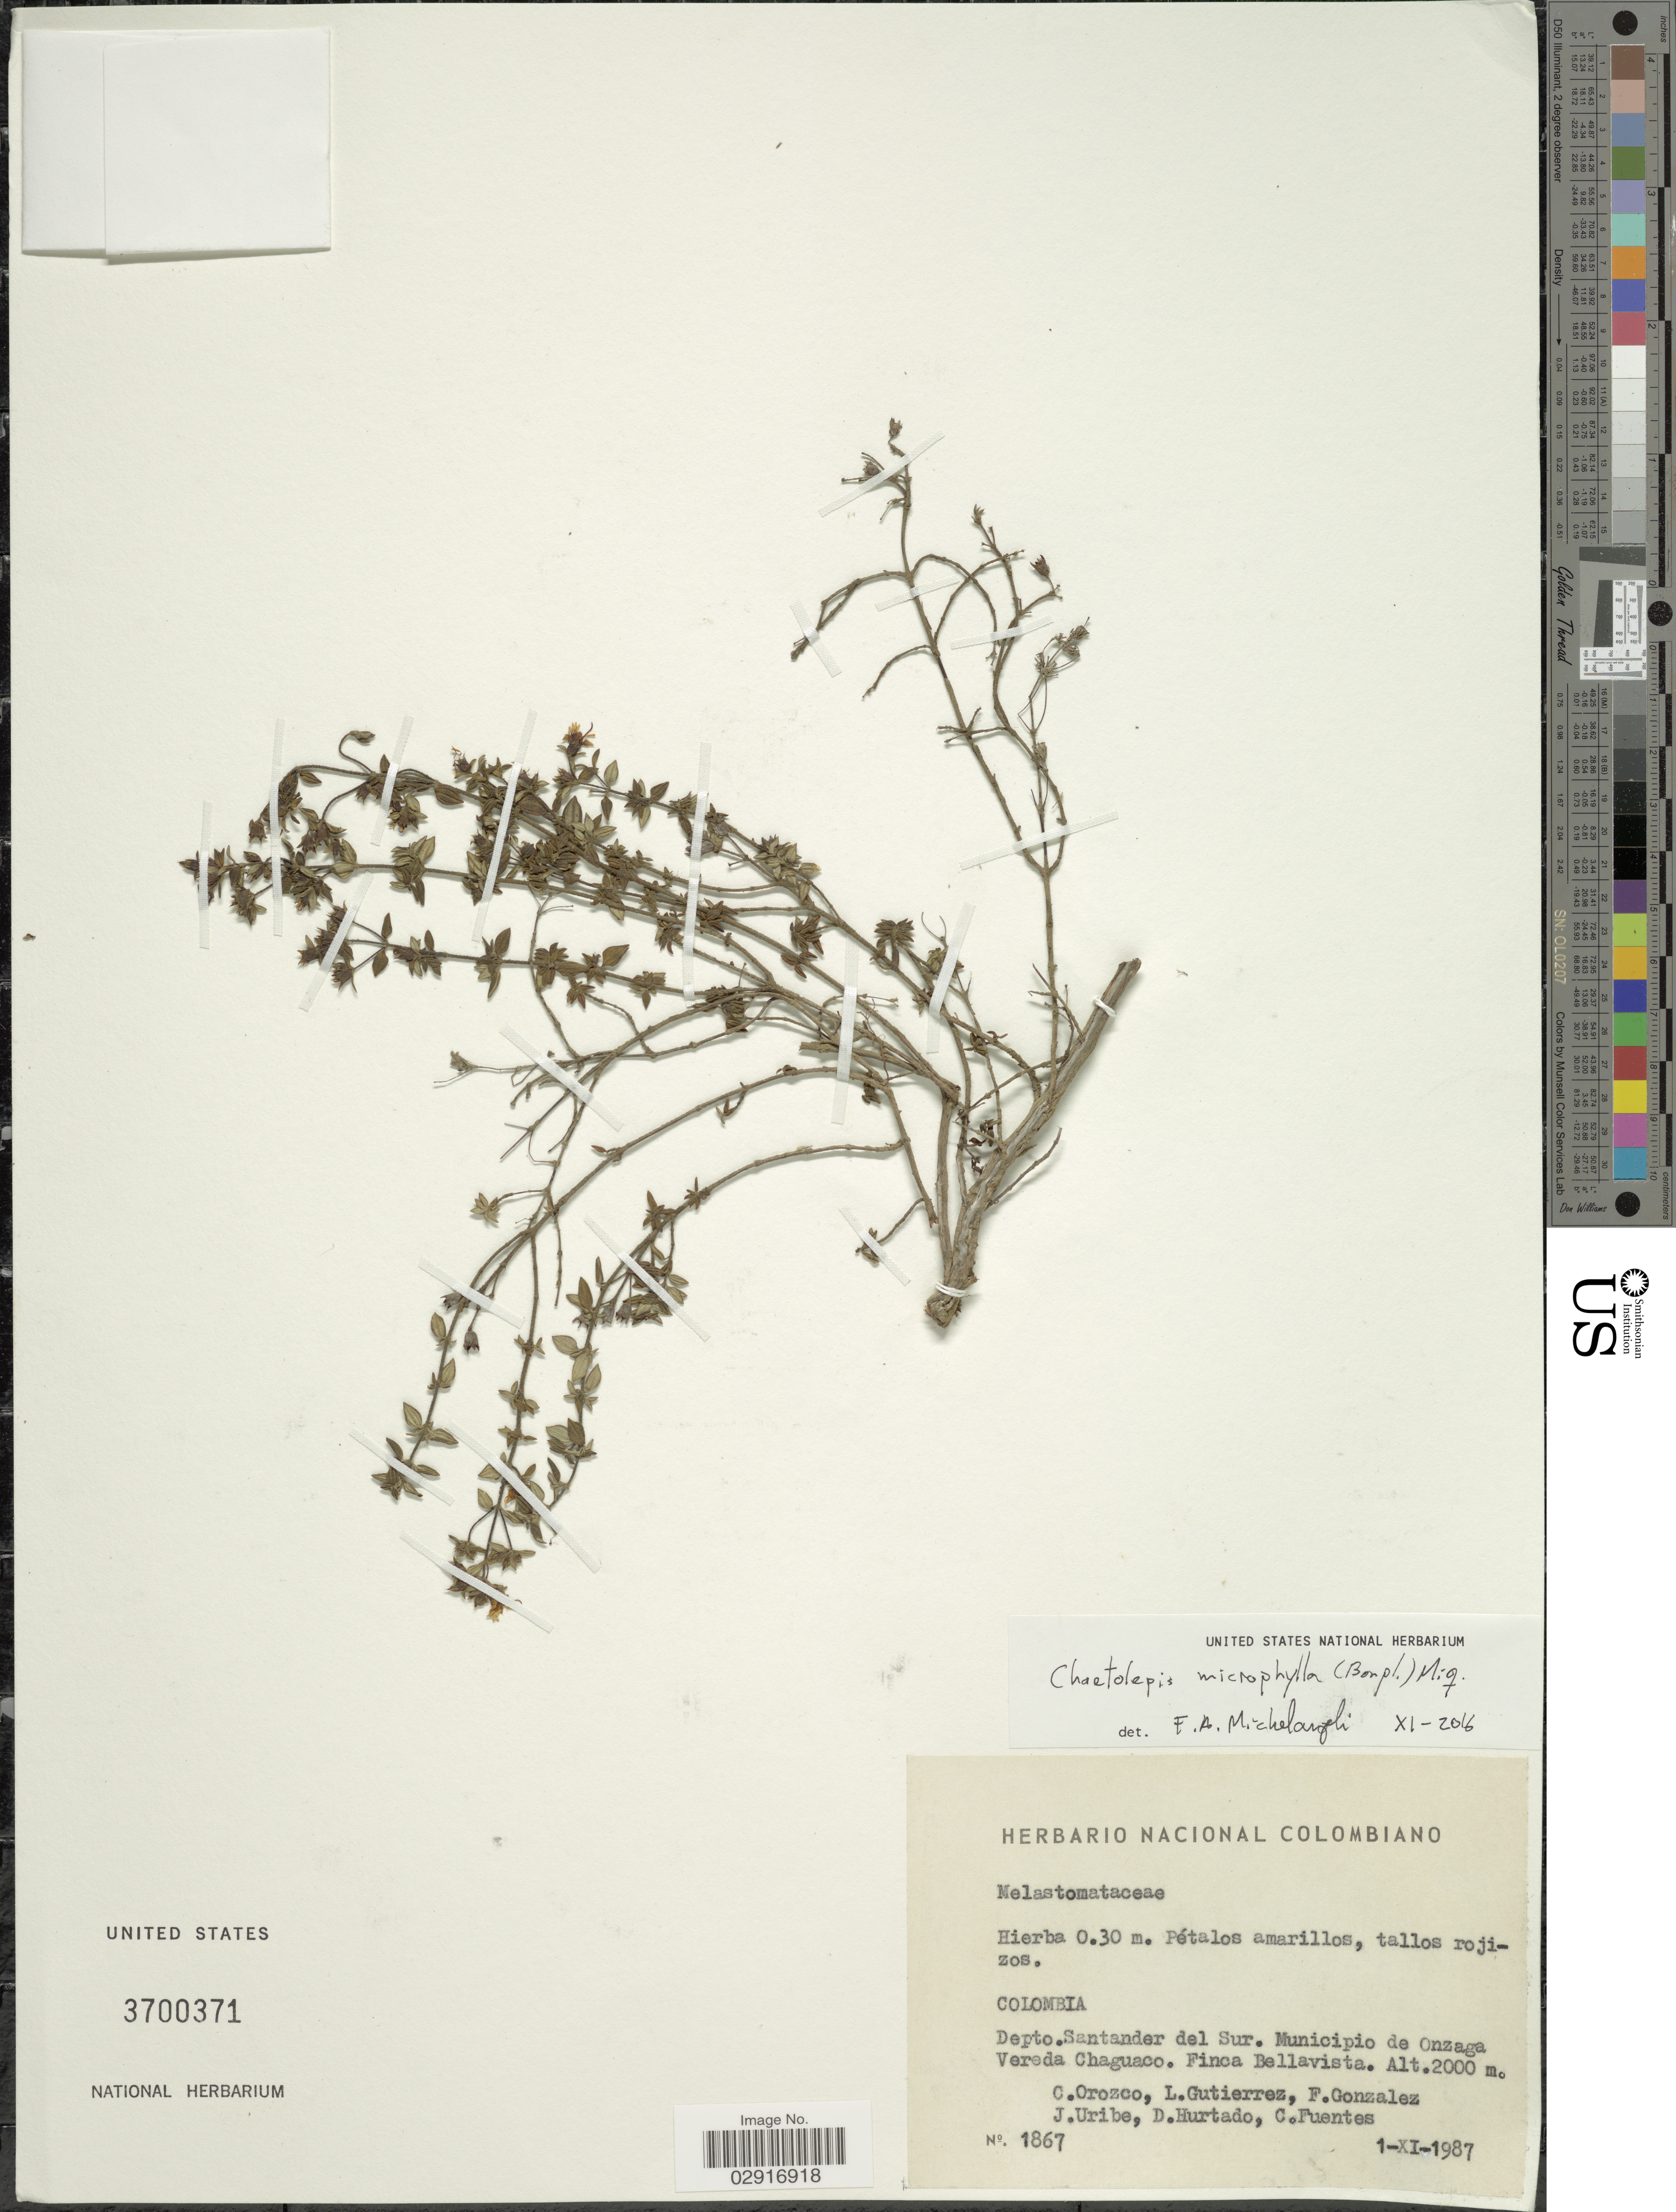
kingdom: Plantae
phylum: Tracheophyta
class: Magnoliopsida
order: Myrtales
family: Melastomataceae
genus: Chaetolepis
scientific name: Chaetolepis microphylla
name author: (Bonpl.) Miq.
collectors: C. Orozco, L. Gutiérrez, F. Gonzalez, J. Uribe & et al.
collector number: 1867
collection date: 1987-11-01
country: Colombia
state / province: Santander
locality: Depto. Santander del Sur. Municipio de Onzaga Vereda Chaguaco. Finca Bellavista.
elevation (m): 2000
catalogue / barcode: US 3700371